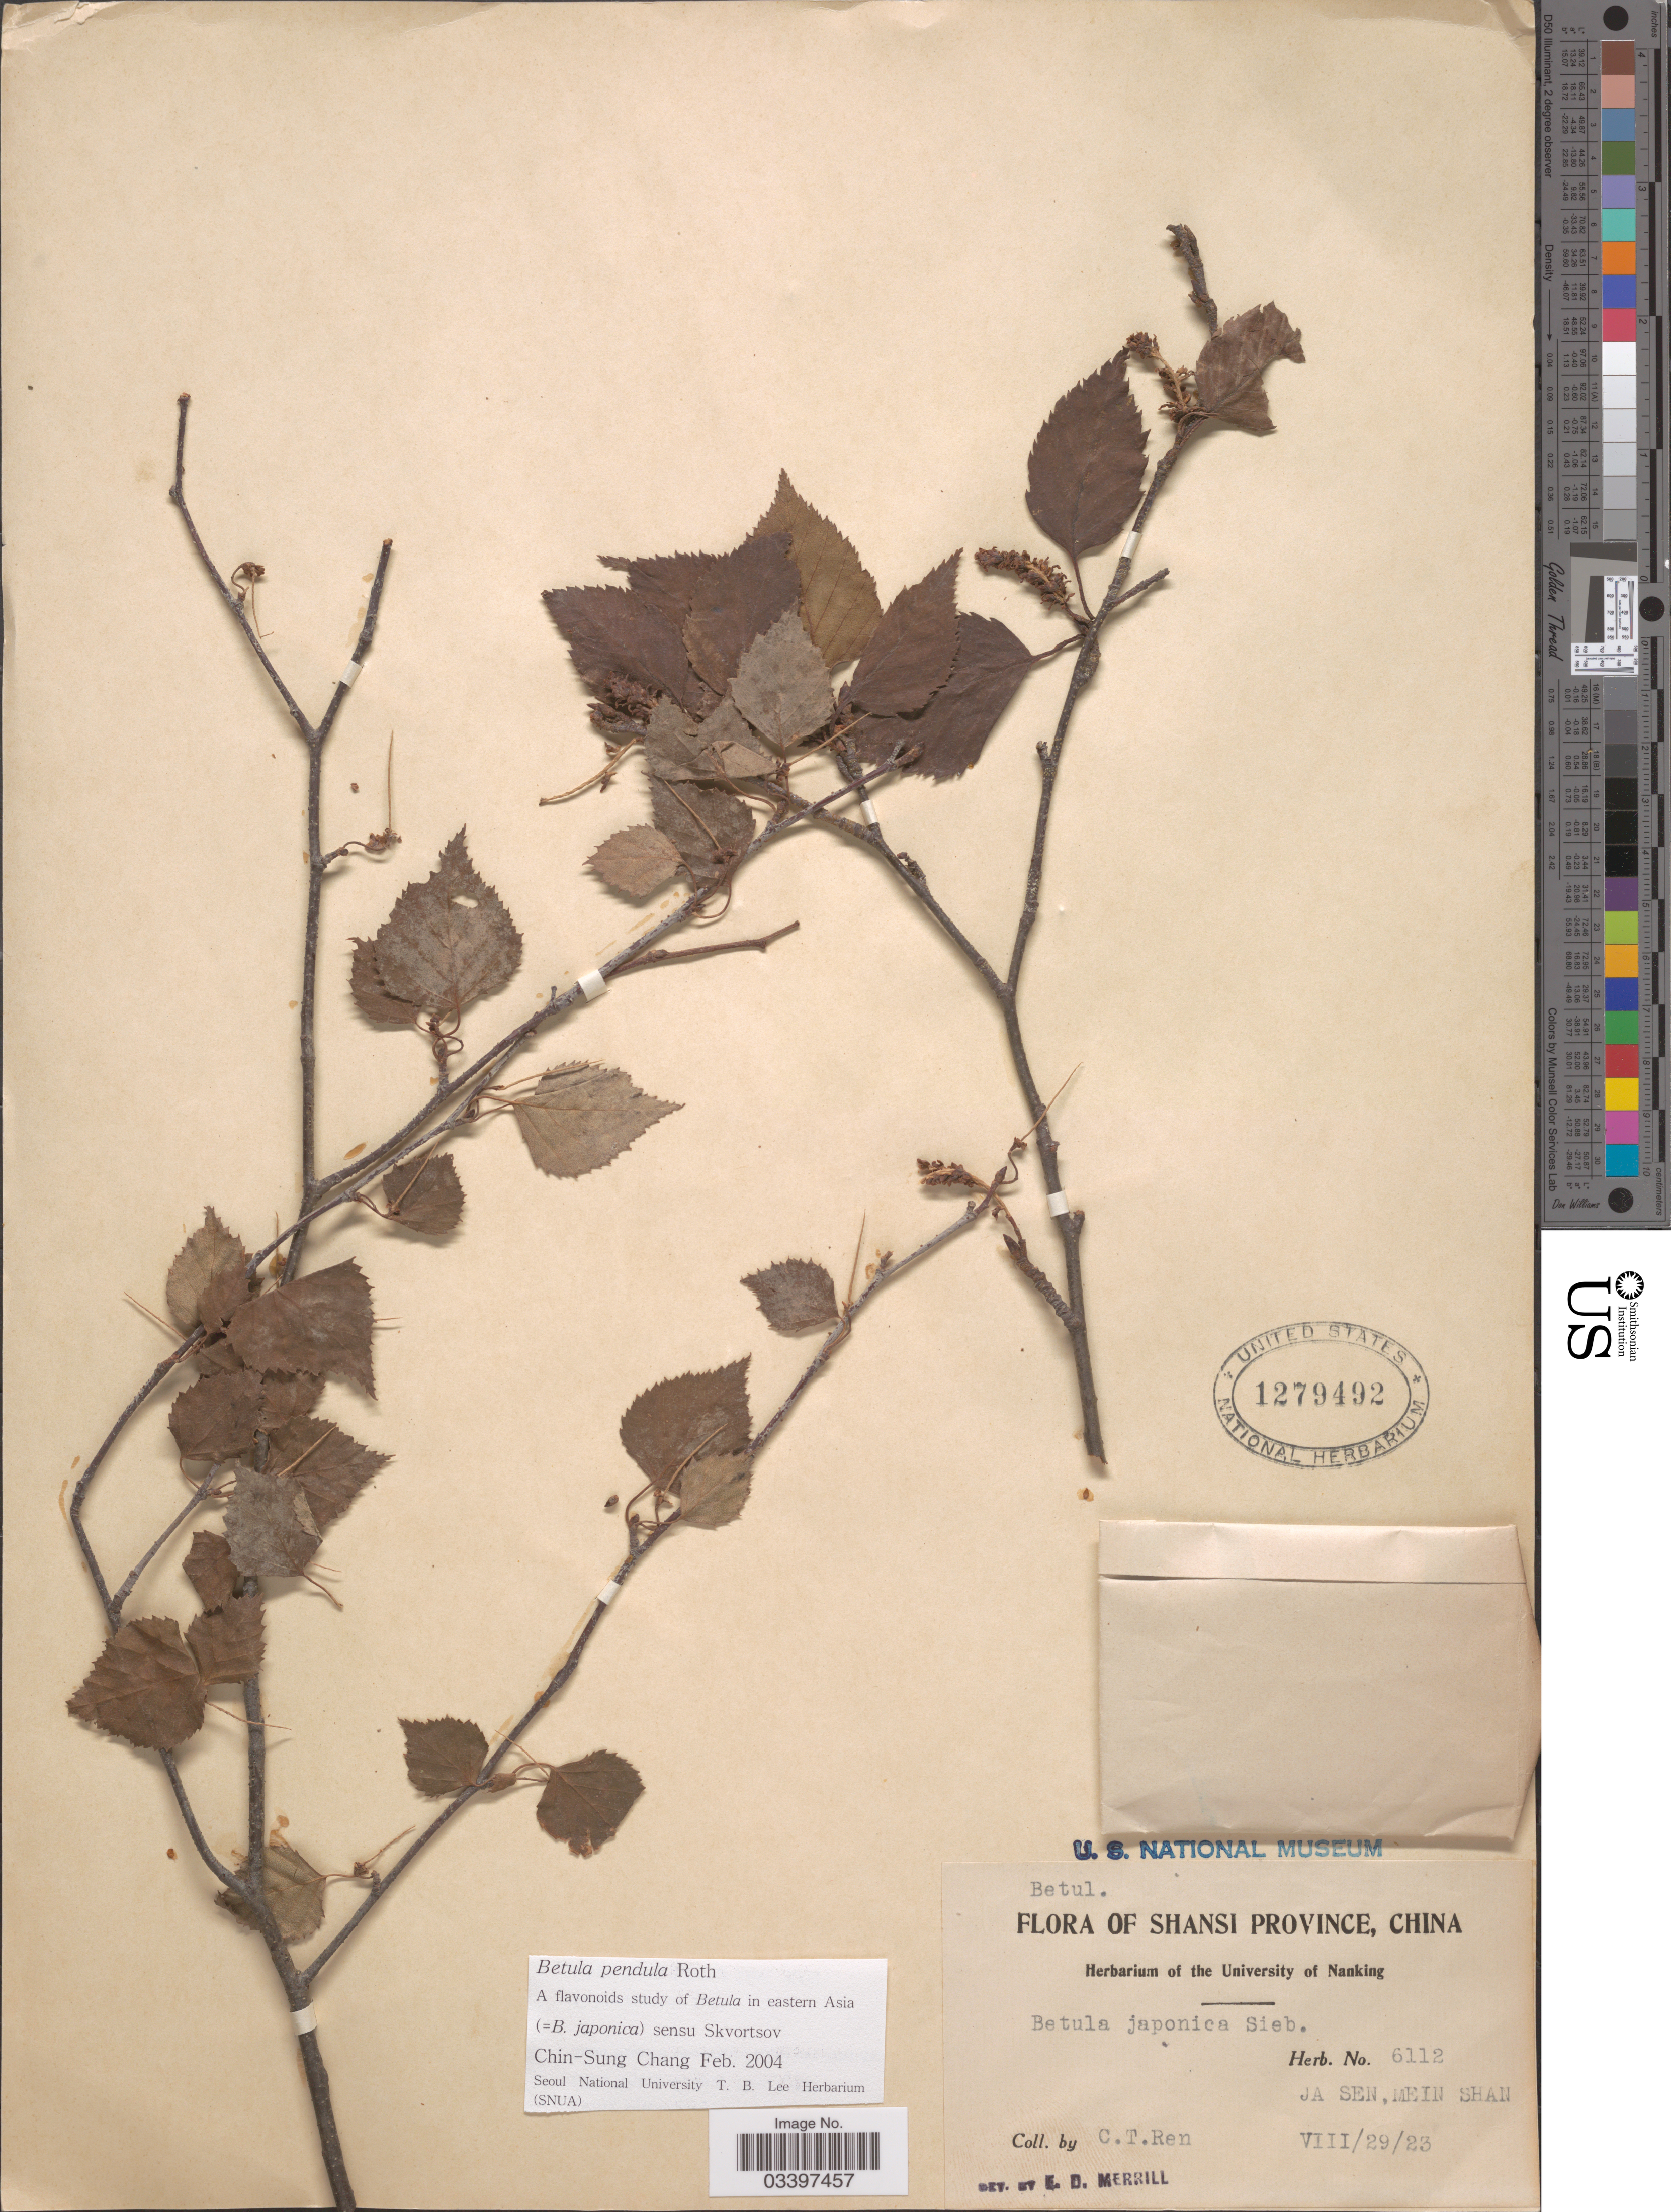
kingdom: Plantae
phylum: Tracheophyta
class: Magnoliopsida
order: Fagales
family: Betulaceae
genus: Betula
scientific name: Betula pendula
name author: Roth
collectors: C. Ren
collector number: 6112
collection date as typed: Transcribed d/m/y: 29/8/23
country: China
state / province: Shanxi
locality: Shansi Province. Ja Sen, Mein Shan.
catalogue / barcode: US 1279492